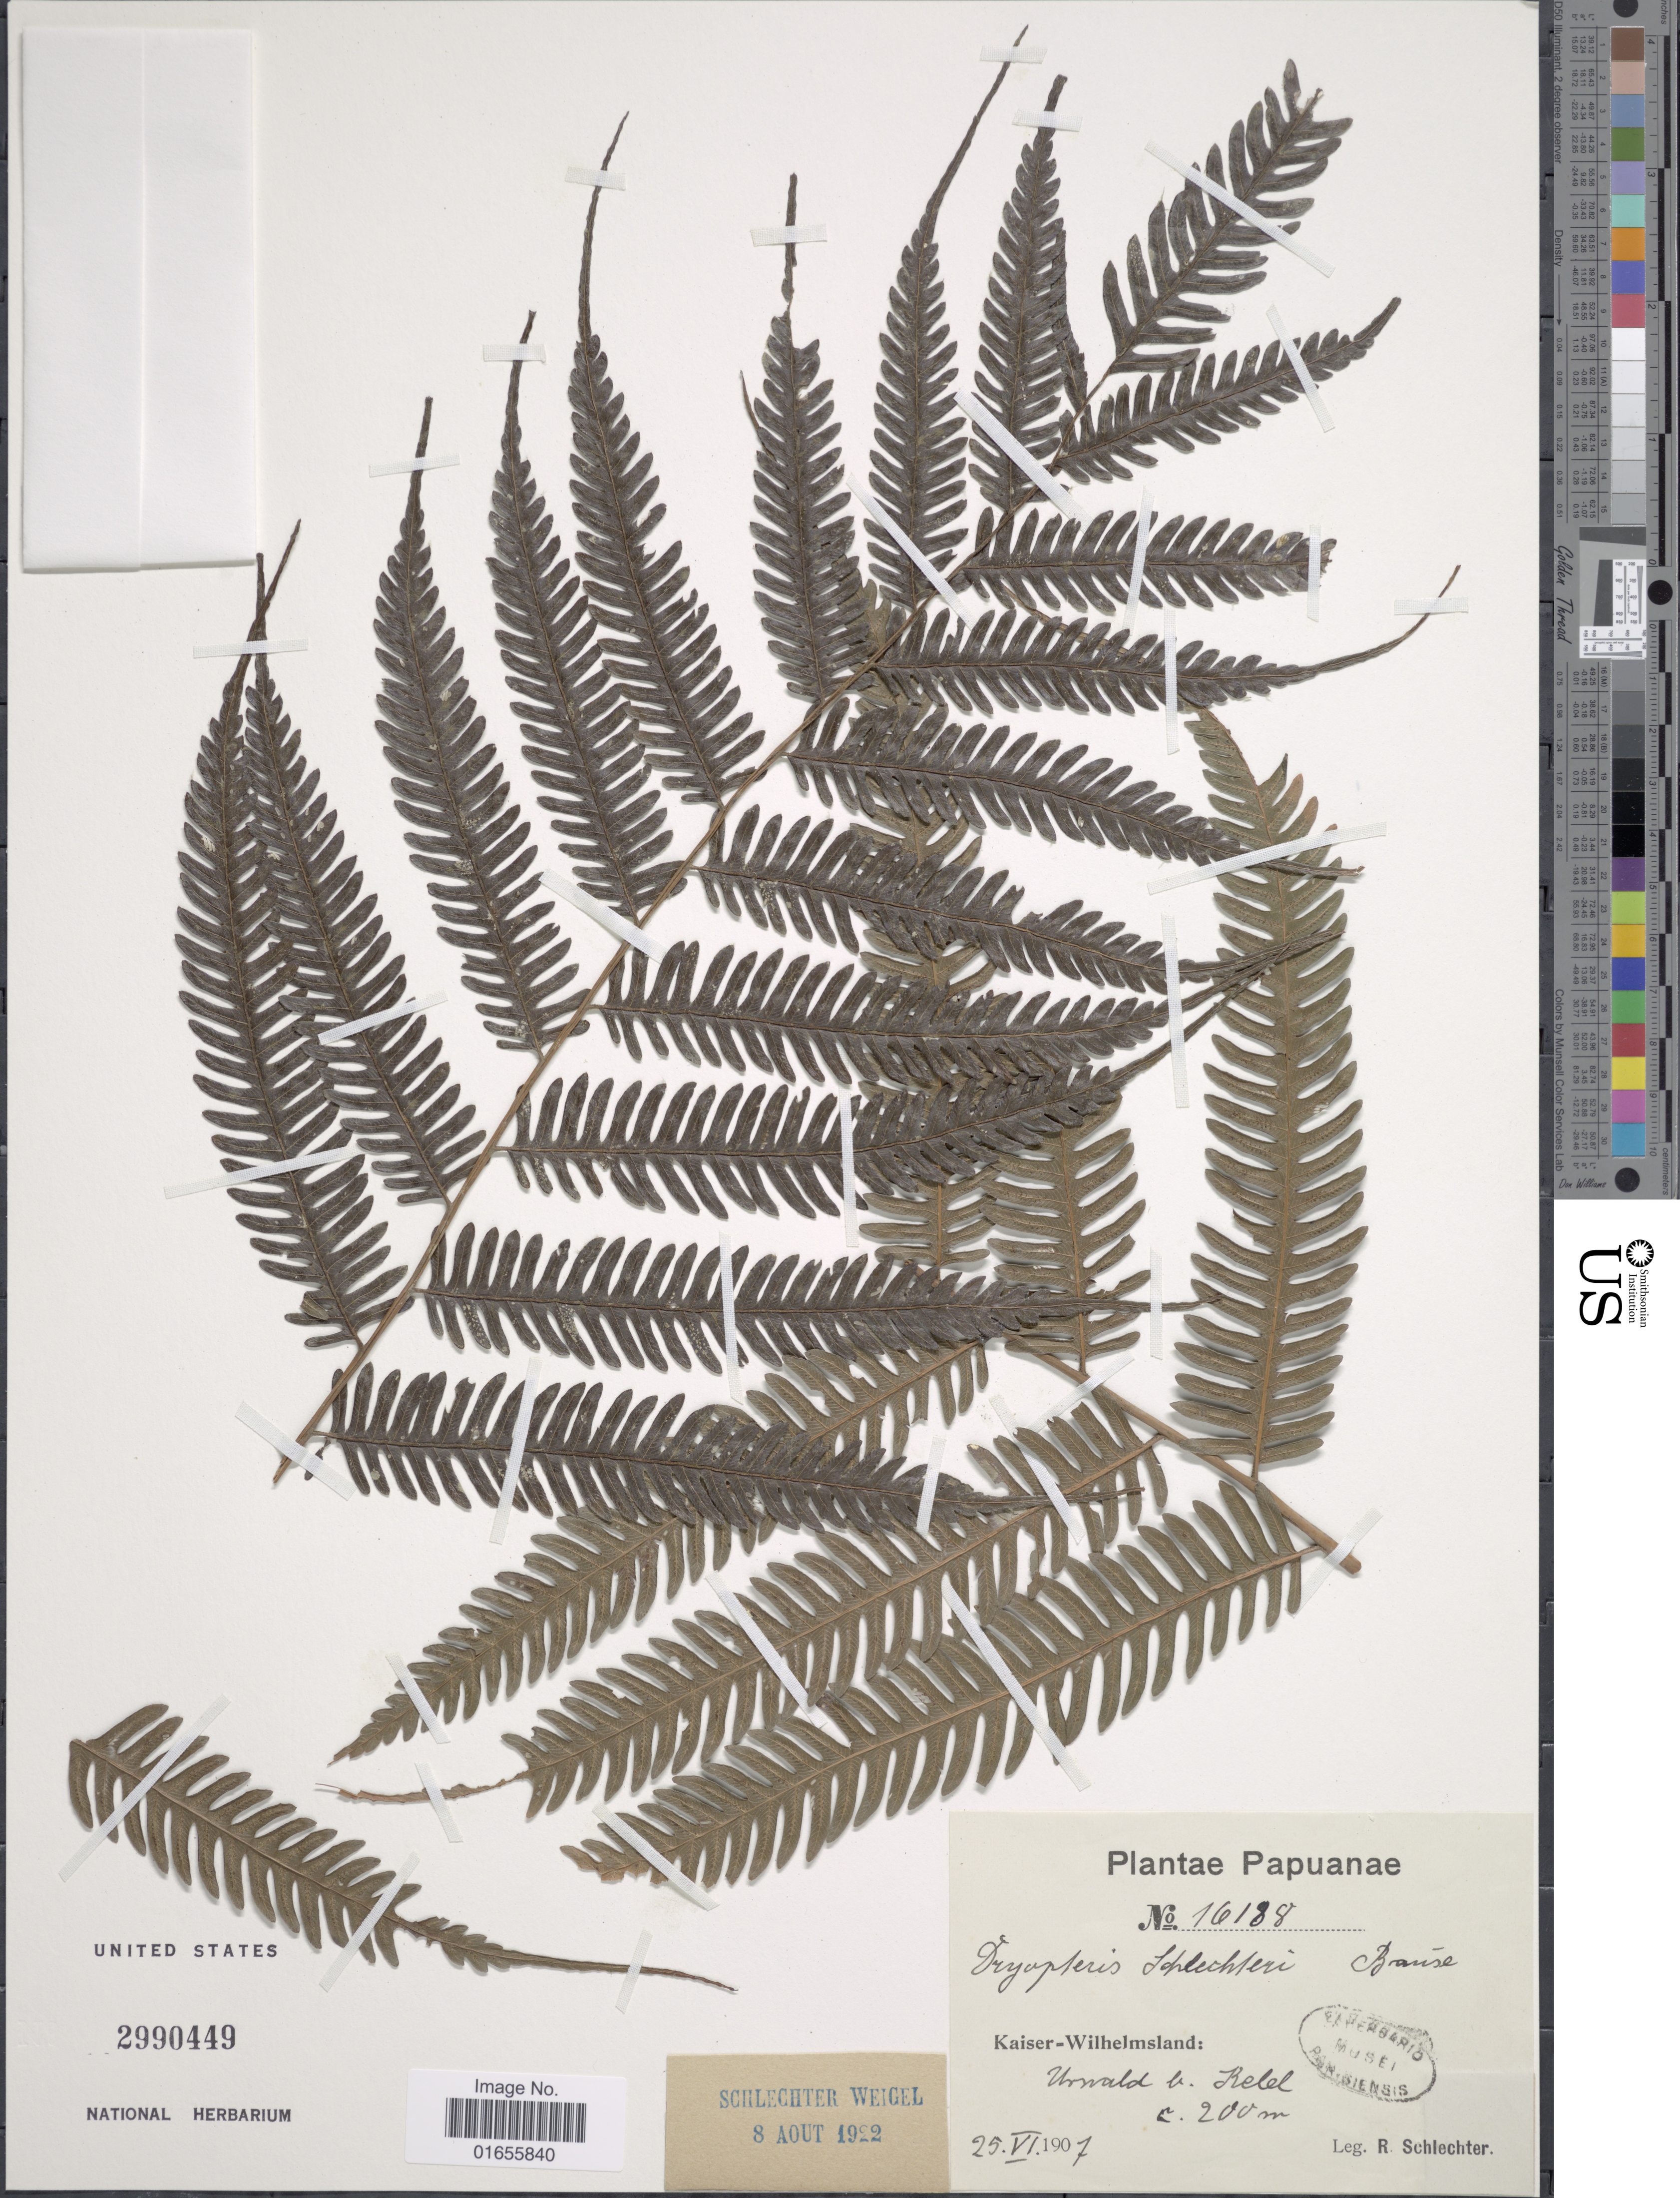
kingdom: Plantae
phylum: Tracheophyta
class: Polypodiopsida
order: Polypodiales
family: Thelypteridaceae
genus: Plesioneuron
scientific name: Plesioneuron tuberculatum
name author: (Ces.) Holttum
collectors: F. R. R. Schlechter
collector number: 16188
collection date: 1907-06-25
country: Papua New Guinea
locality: Kaiser - Wilhelmsland, Urwald v. Kelel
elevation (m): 200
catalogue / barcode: US 2990449